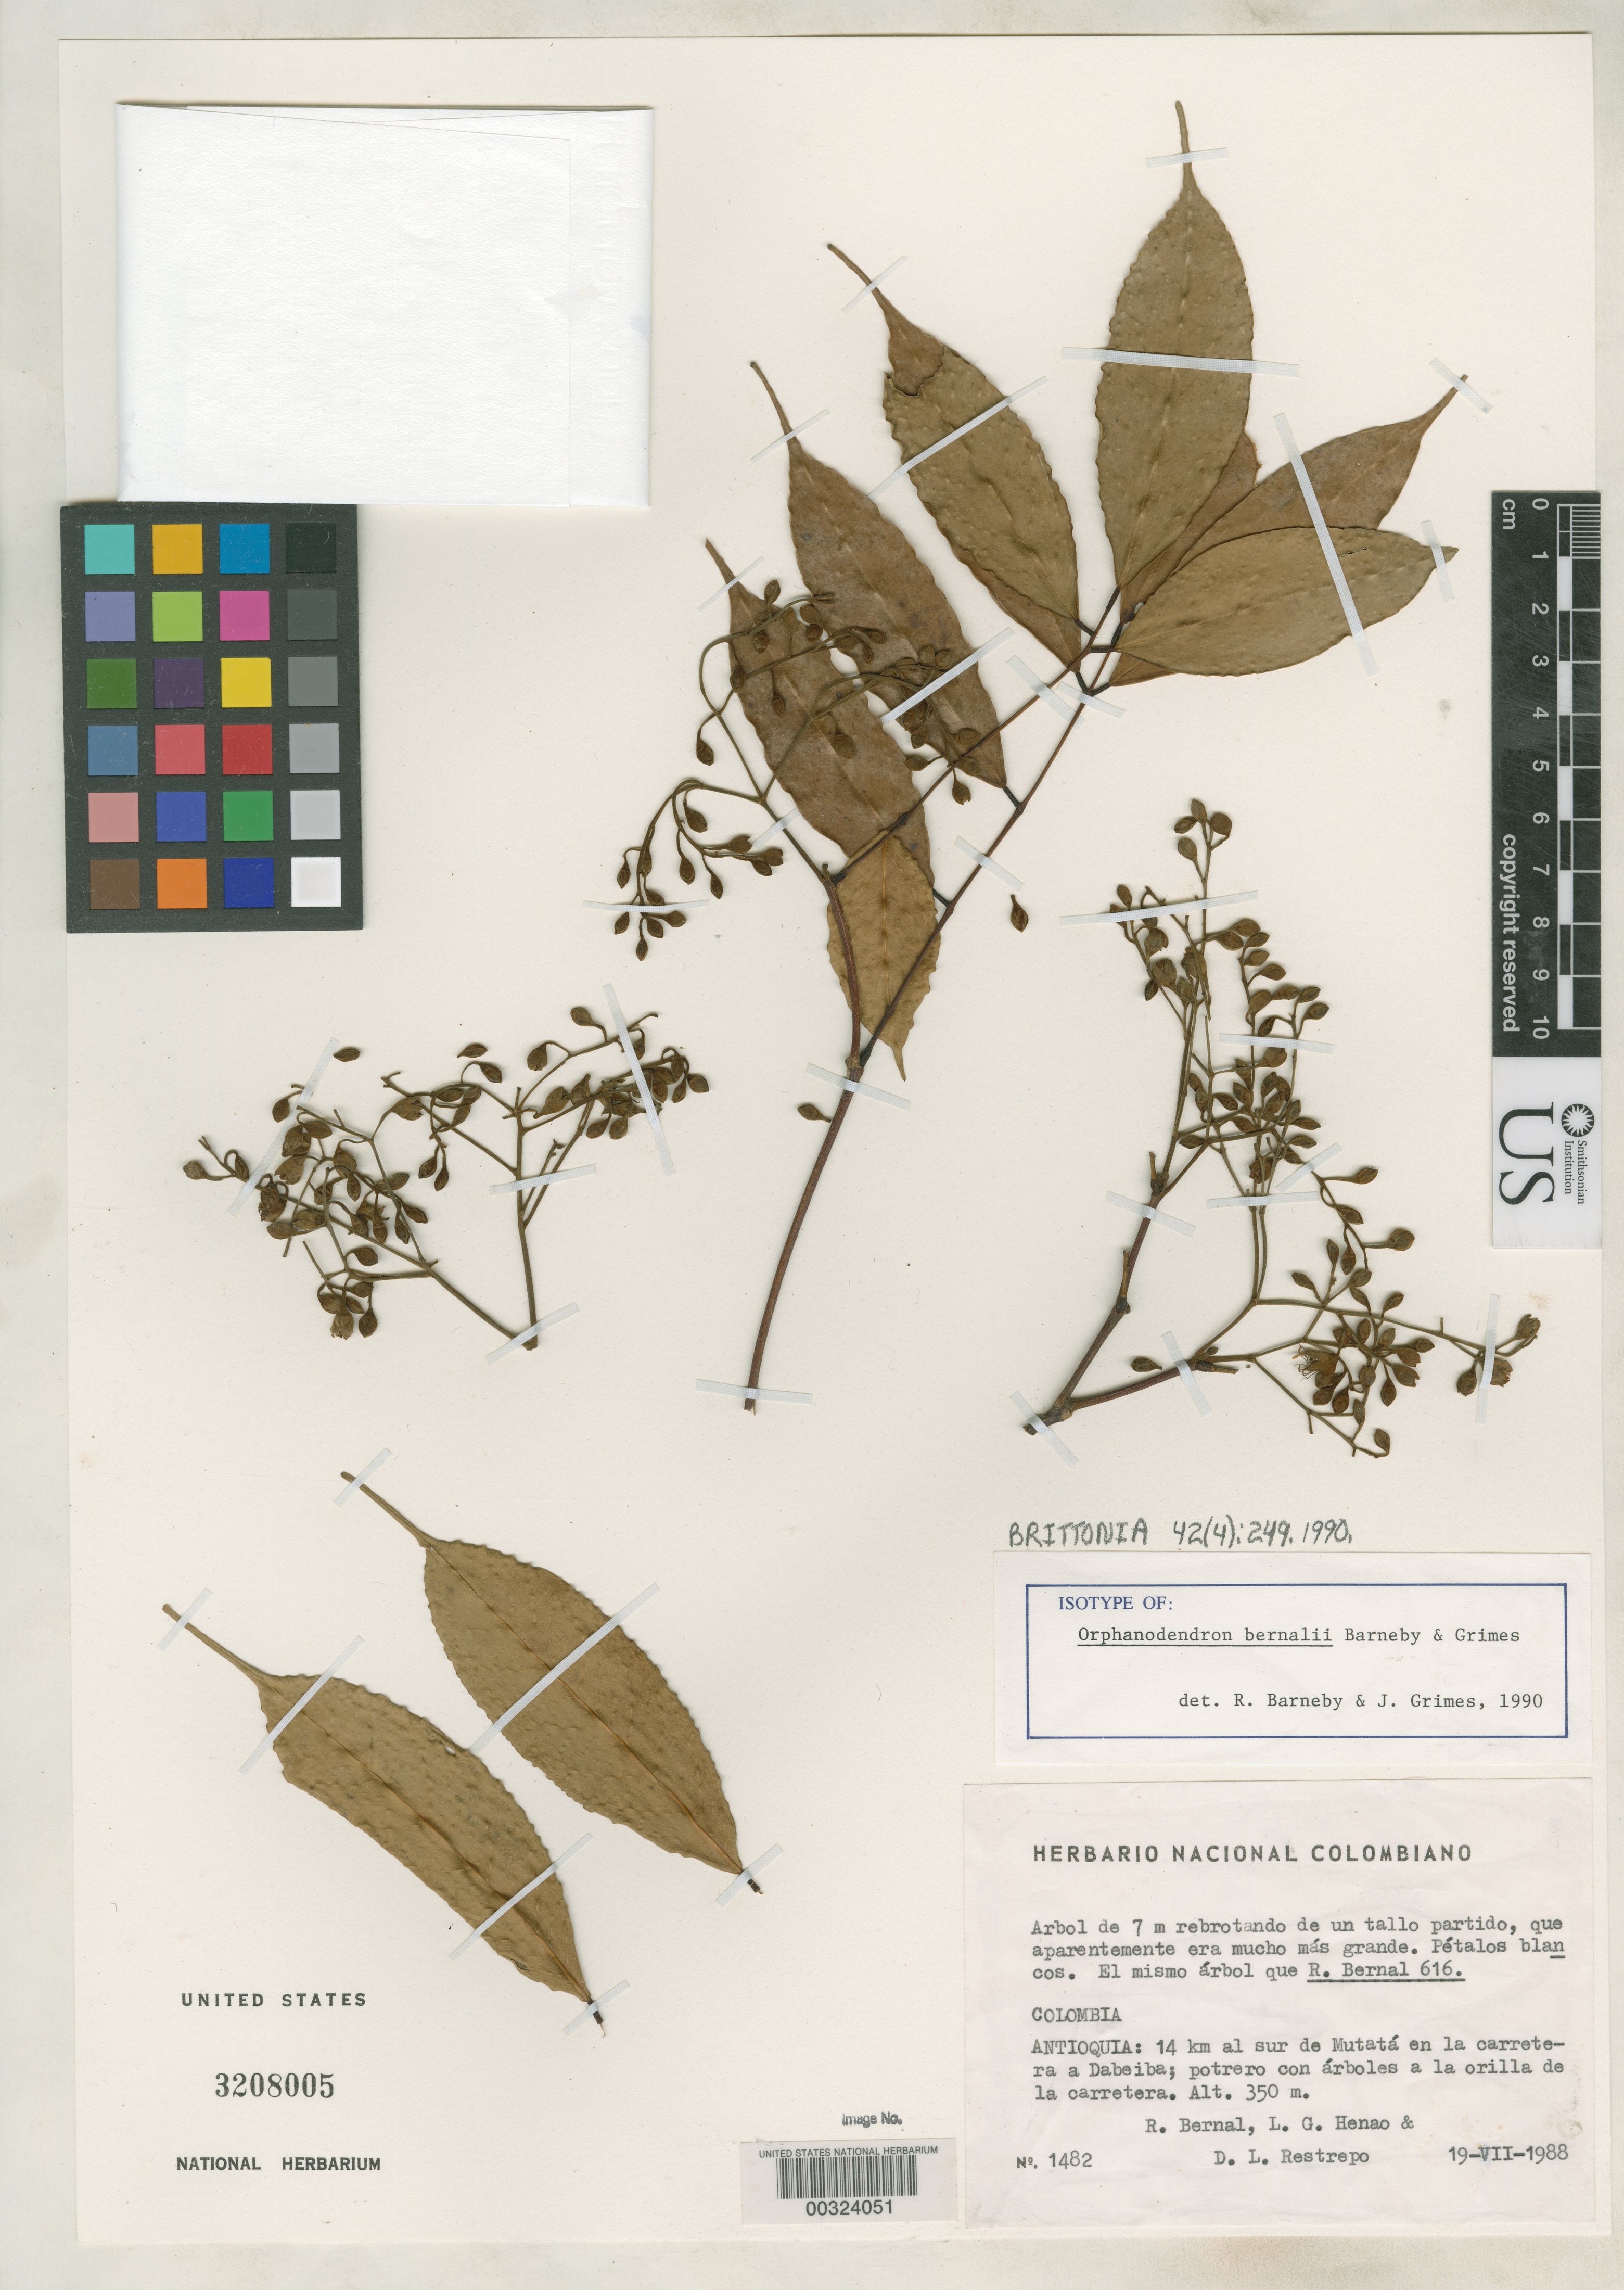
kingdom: Plantae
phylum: Tracheophyta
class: Magnoliopsida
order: Fabales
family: Fabaceae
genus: Orphanodendron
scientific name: Orphanodendron bernalii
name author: Barneby & J.W. Grimes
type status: Isotype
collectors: R. Bernal González, L. Henao & D. Restrepo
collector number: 1482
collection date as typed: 19 Jul 1988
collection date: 1988-07-19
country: Colombia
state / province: Antioquia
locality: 14 km S of Mutata on highway to Dabeiba.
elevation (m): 350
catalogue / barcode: US 3208005